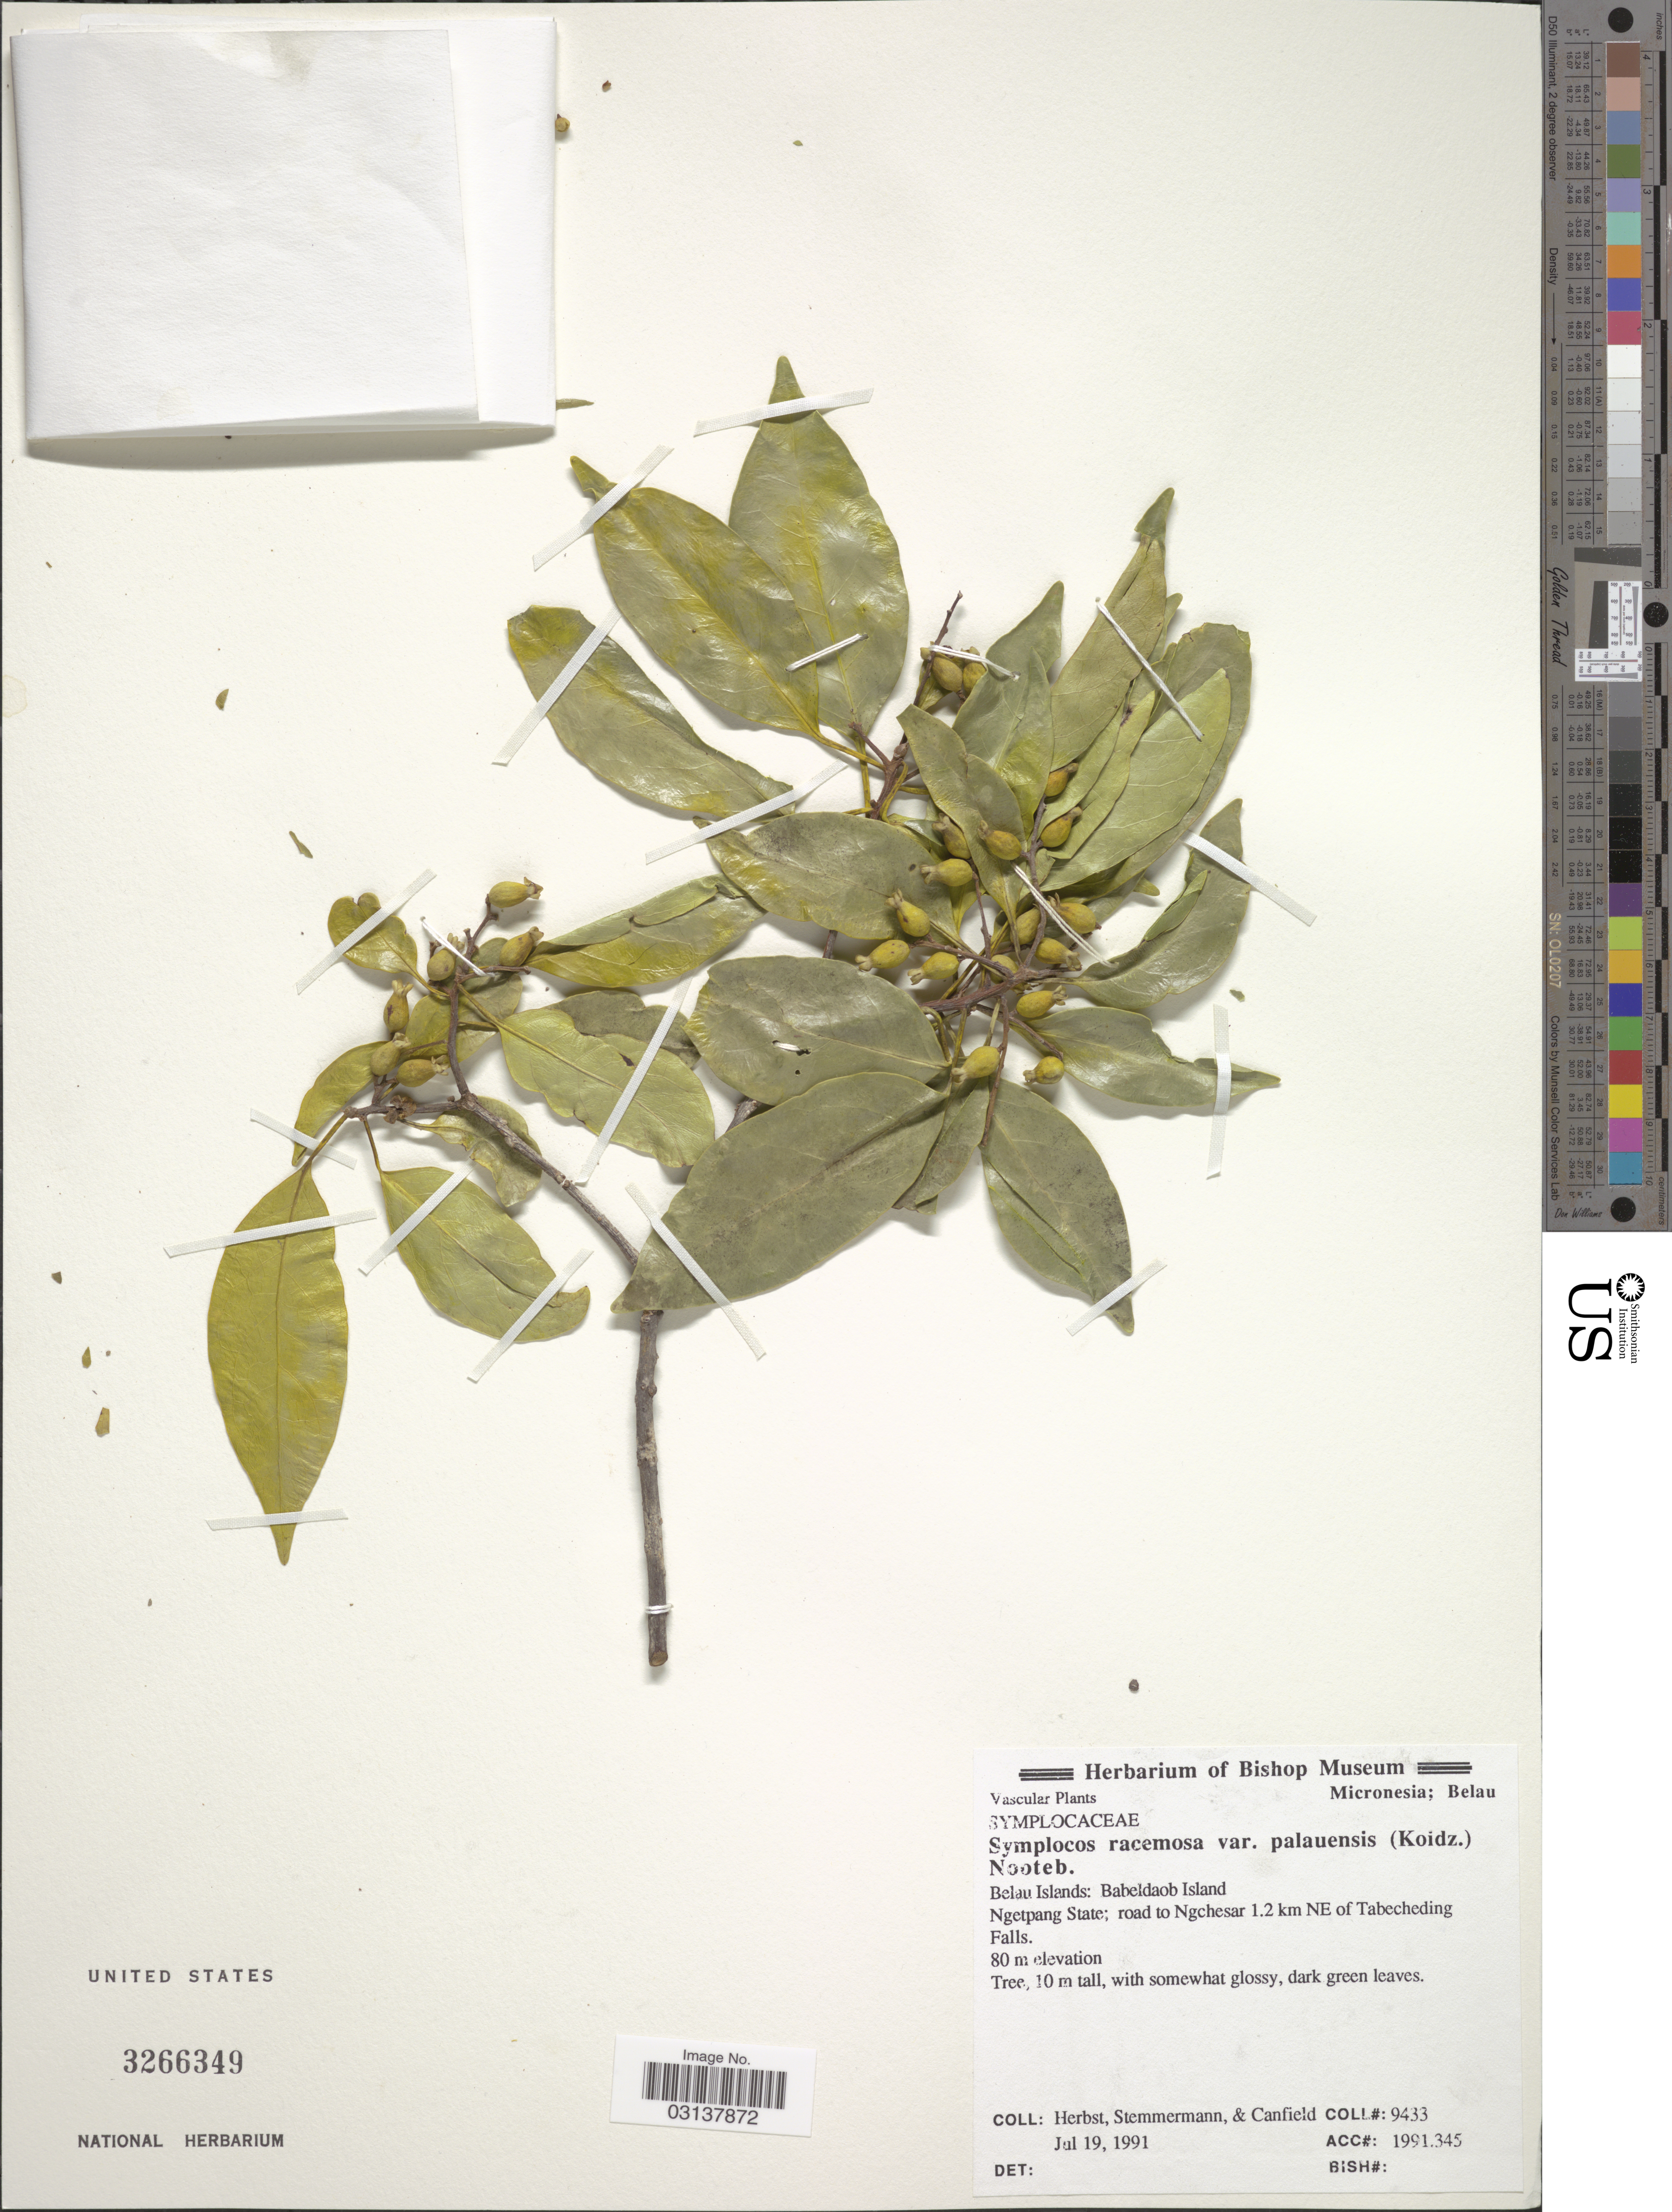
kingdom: Plantae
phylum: Tracheophyta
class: Magnoliopsida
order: Ericales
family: Symplocaceae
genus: Symplocos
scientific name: Symplocos sp.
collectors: -. Herbst, -. Stemmermann & -. Canfield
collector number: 9433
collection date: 1991-07-19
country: Palau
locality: Belau Islands: Babeldaob Island. Ngetpang State; road to Ngchesar 1.2 km NE of Tabecheding Falls.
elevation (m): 80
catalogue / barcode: US 3266349